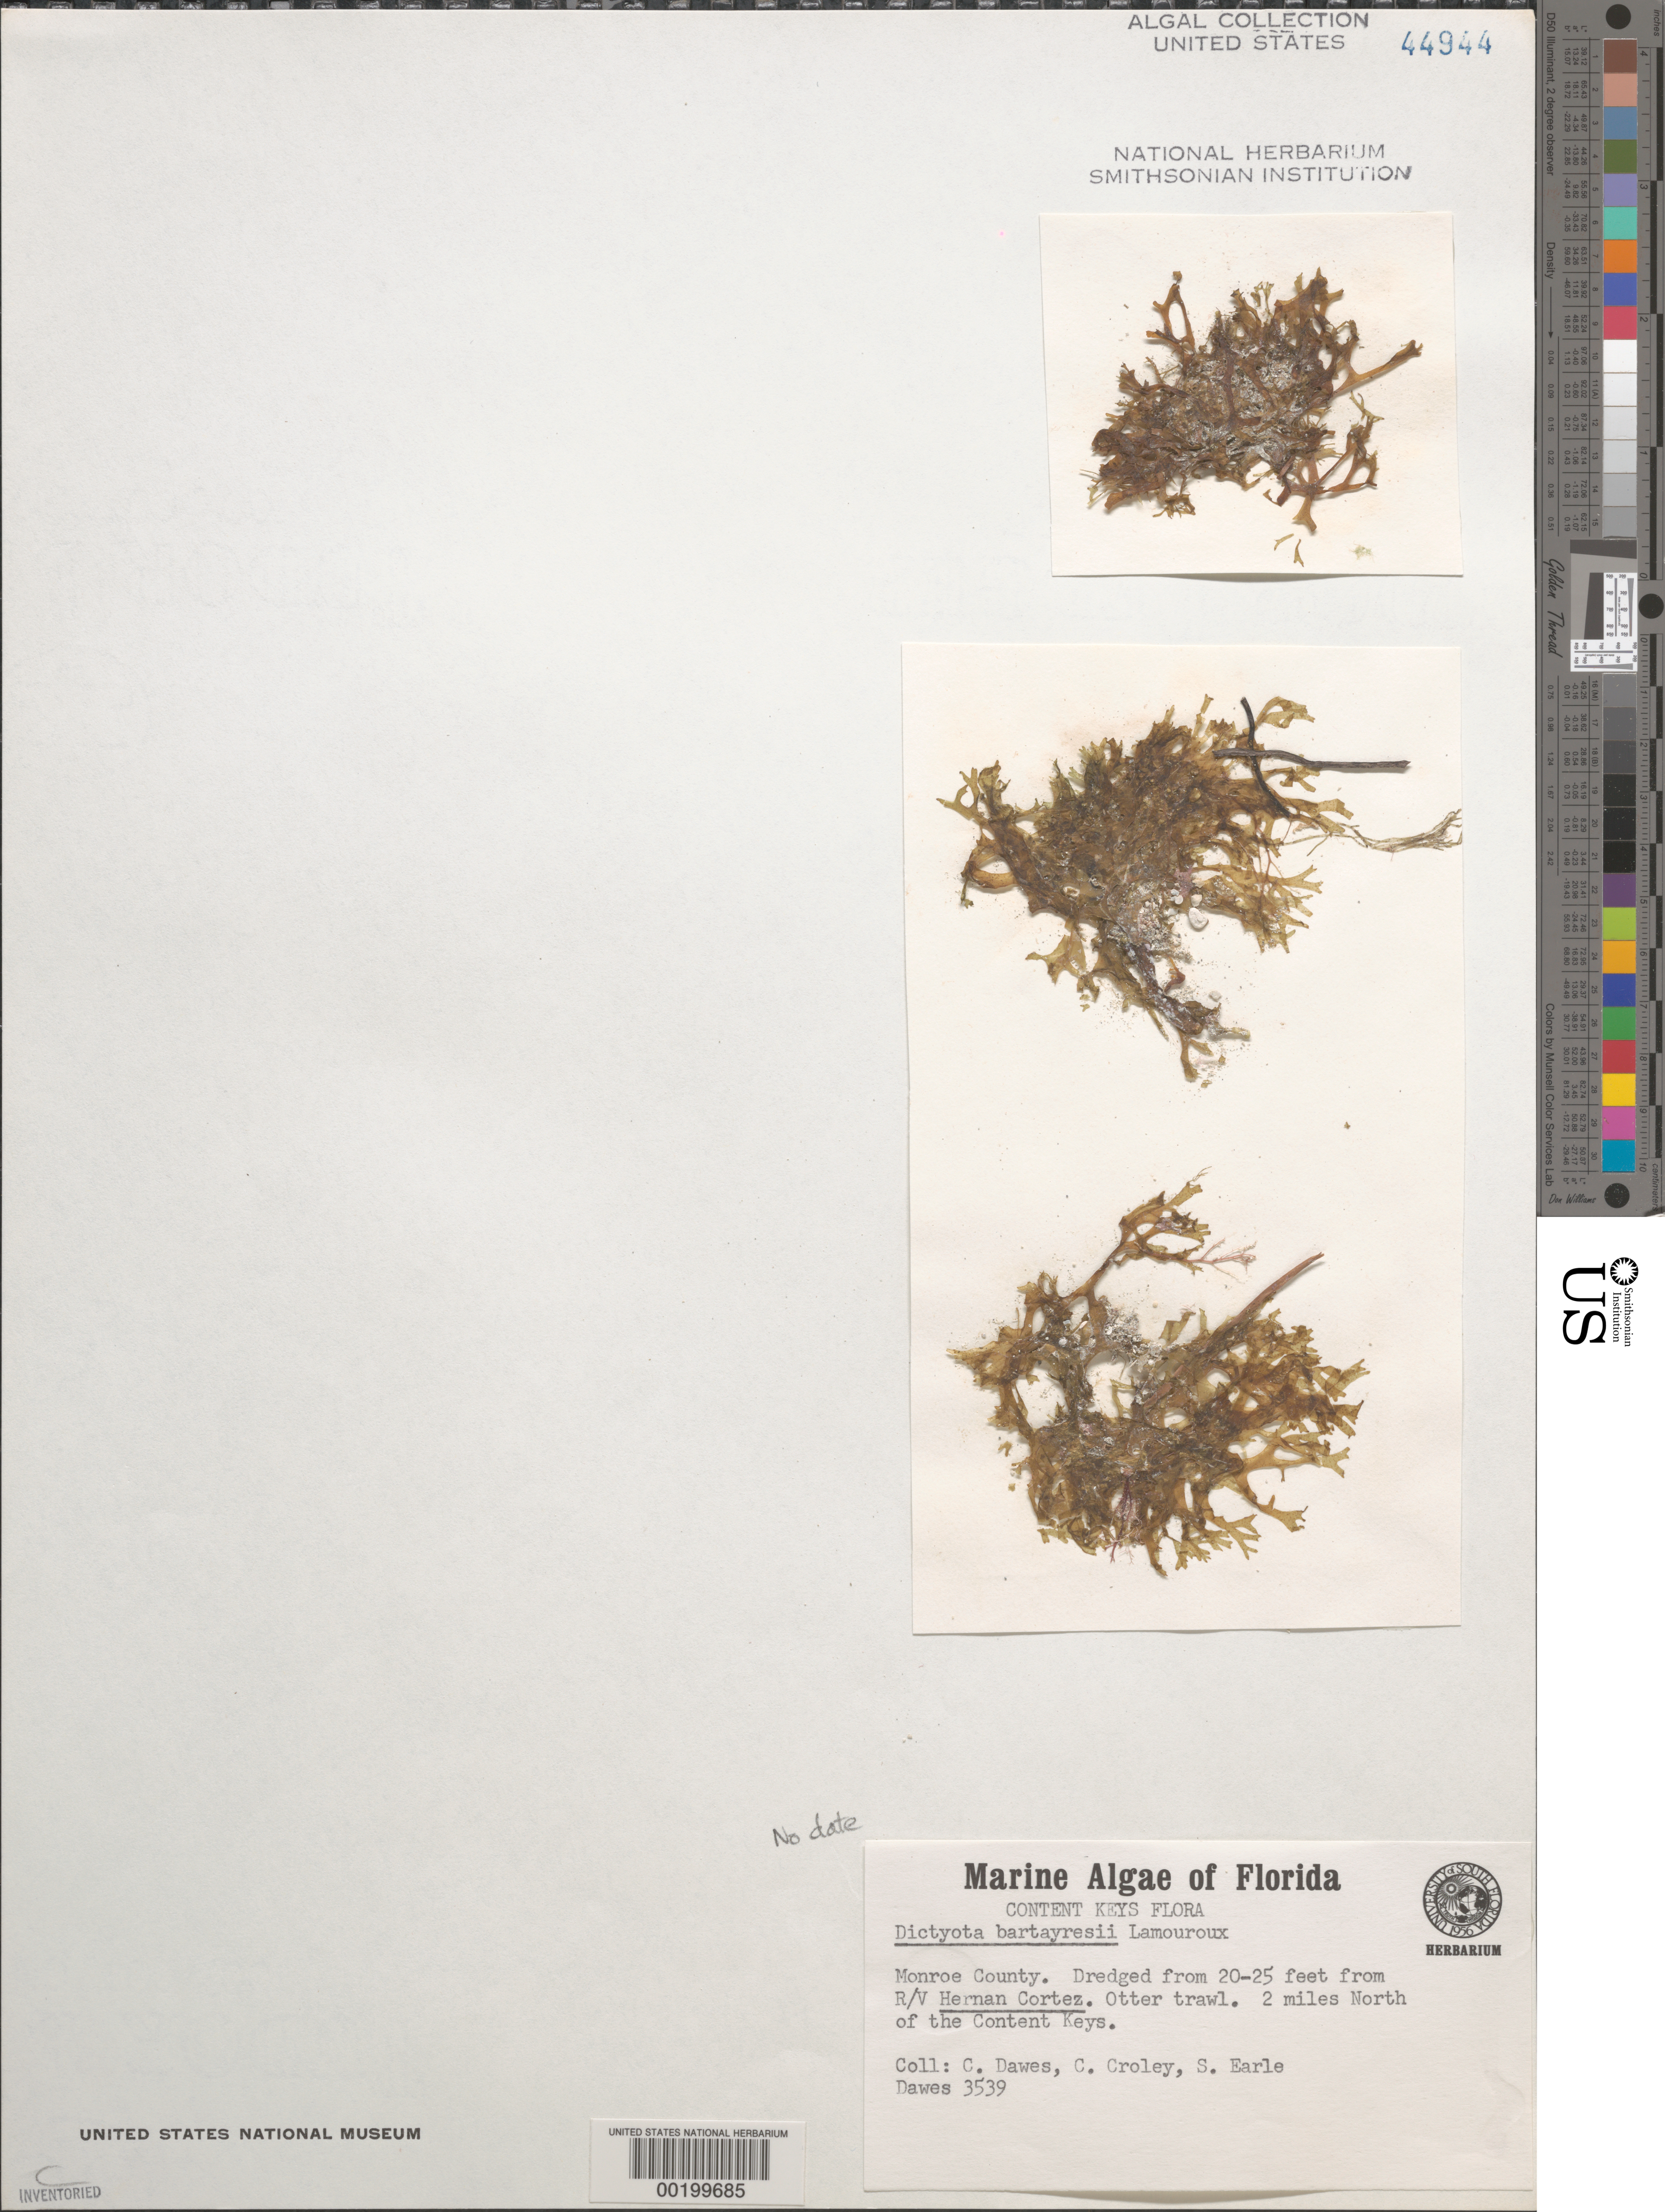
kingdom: Chromista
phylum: Ochrophyta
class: Phaeophyceae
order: Dictyotales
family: Dictyotaceae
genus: Dictyota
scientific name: Dictyota bartayresiana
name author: J.V.Lamouroux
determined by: Dawes, C. J.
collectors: C. Dawes, F. C. Croley & S. A. Earle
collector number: Cjd 3539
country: United States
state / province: Florida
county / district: Monroe County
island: Florida Keys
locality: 2 miles north of Content Keys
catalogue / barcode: US 44944